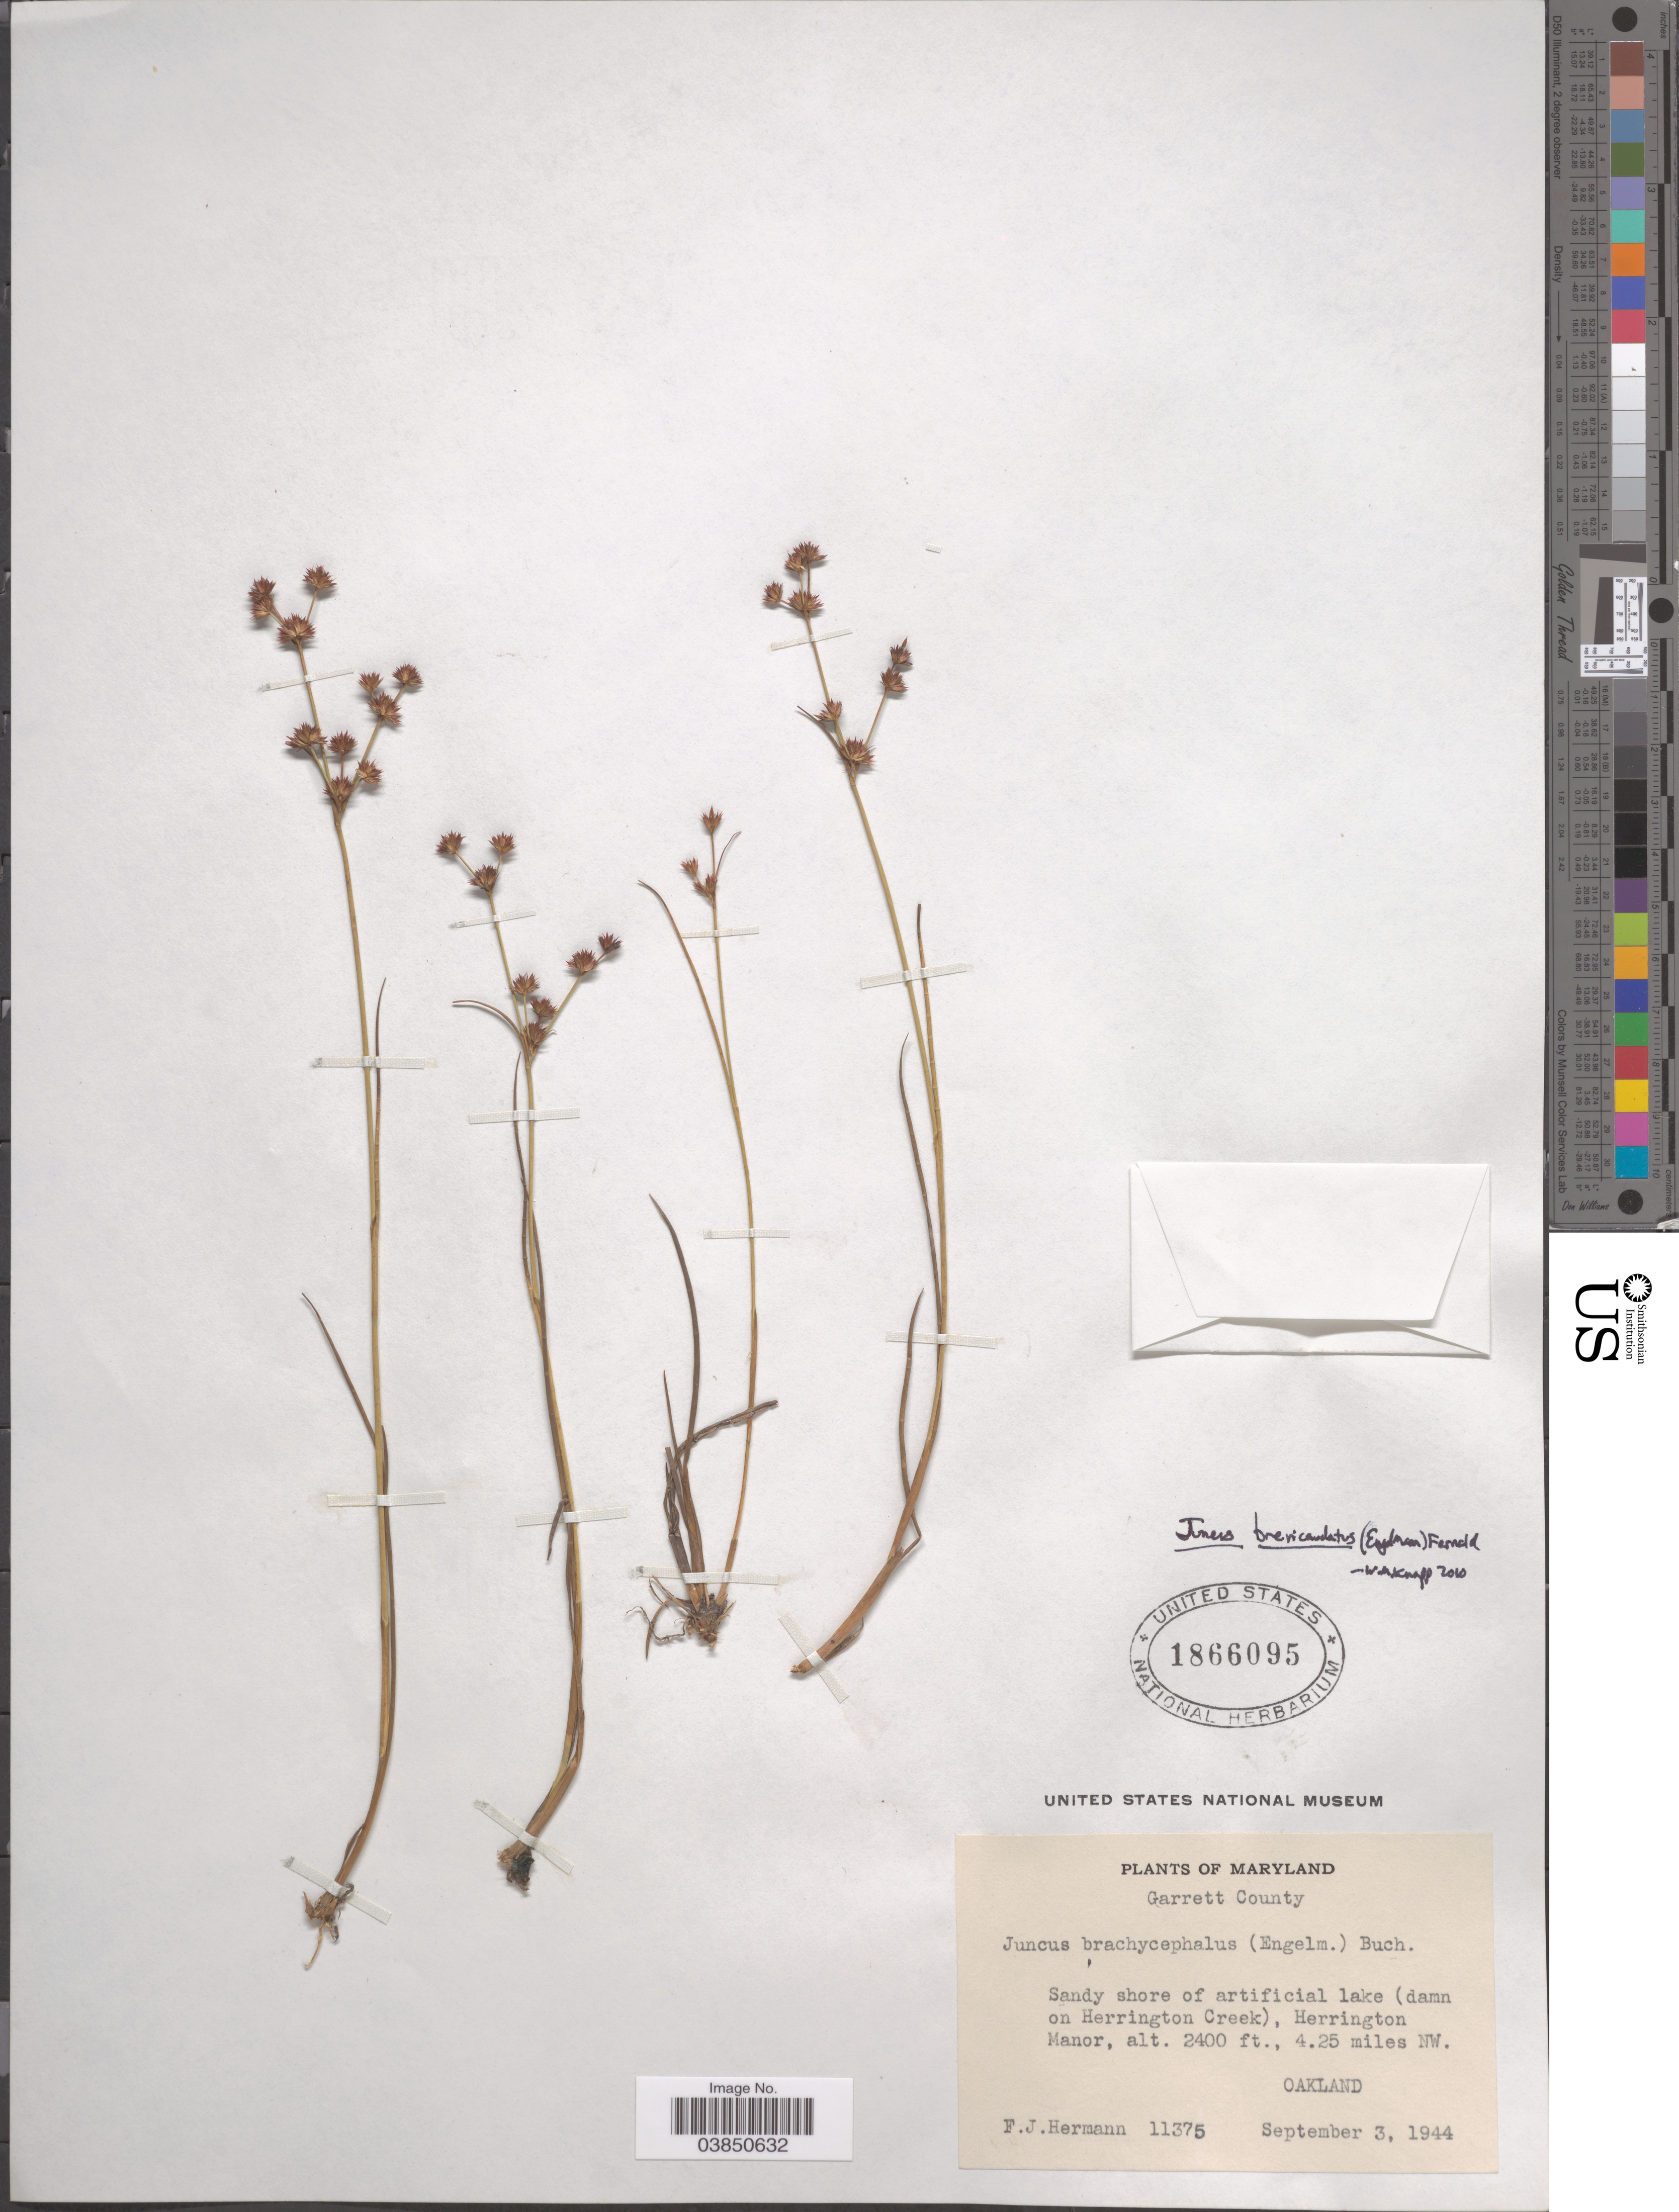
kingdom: Plantae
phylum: Tracheophyta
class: Liliopsida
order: Poales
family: Juncaceae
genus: Juncus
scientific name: Juncus brevicaudatus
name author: (Engelm.) Fernald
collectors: F. J. Hermann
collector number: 11375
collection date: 1944-09-03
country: United States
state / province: Maryland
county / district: Garrett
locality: Garrett County. Sandy shore of artificial lake (dam on Herrington Creek), Herrington Manor, 4.25 miles NW. Oakland.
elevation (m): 732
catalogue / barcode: US 1866095